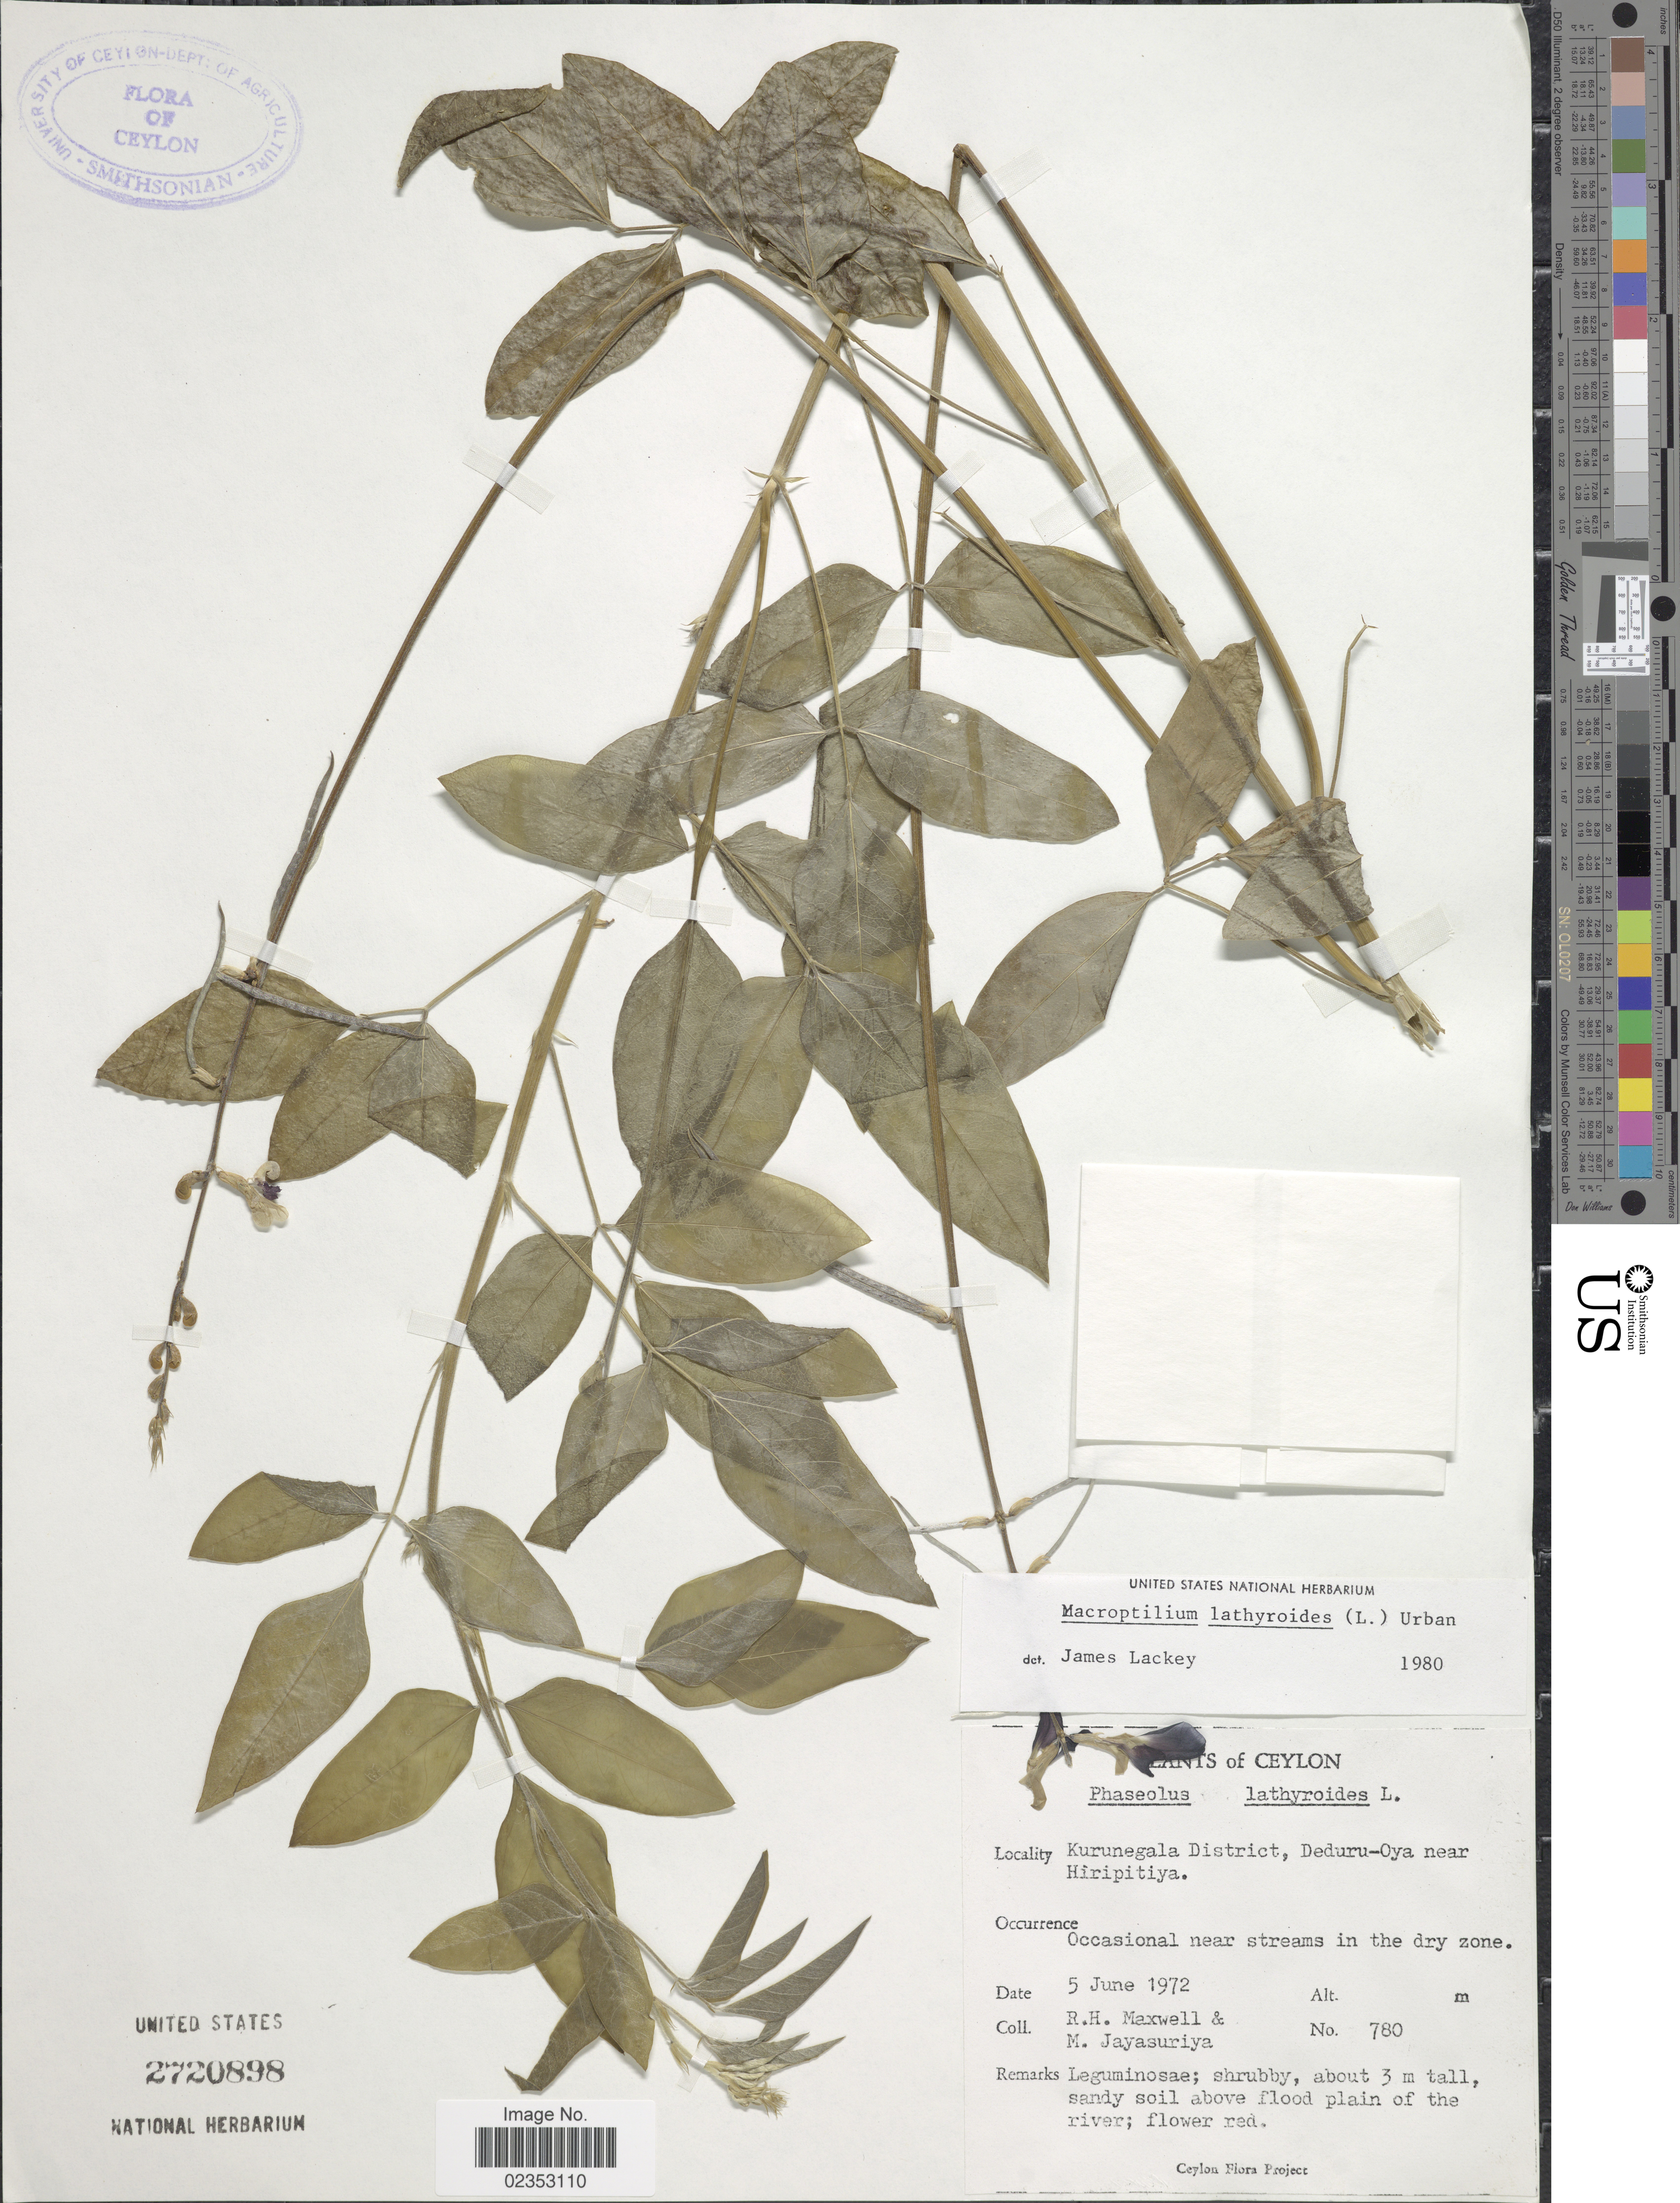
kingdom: Plantae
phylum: Tracheophyta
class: Magnoliopsida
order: Fabales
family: Fabaceae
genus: Macroptilium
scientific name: Macroptilium lathyroides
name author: (L.) Urb.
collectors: R. Maxwell & M. Jayasuriya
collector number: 780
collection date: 1972-06-05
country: Sri Lanka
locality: Ceylon, Krunegala District, Deduru-Oya near Hiripitiya. Occasional near streams in the dry zone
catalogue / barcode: US 2720898